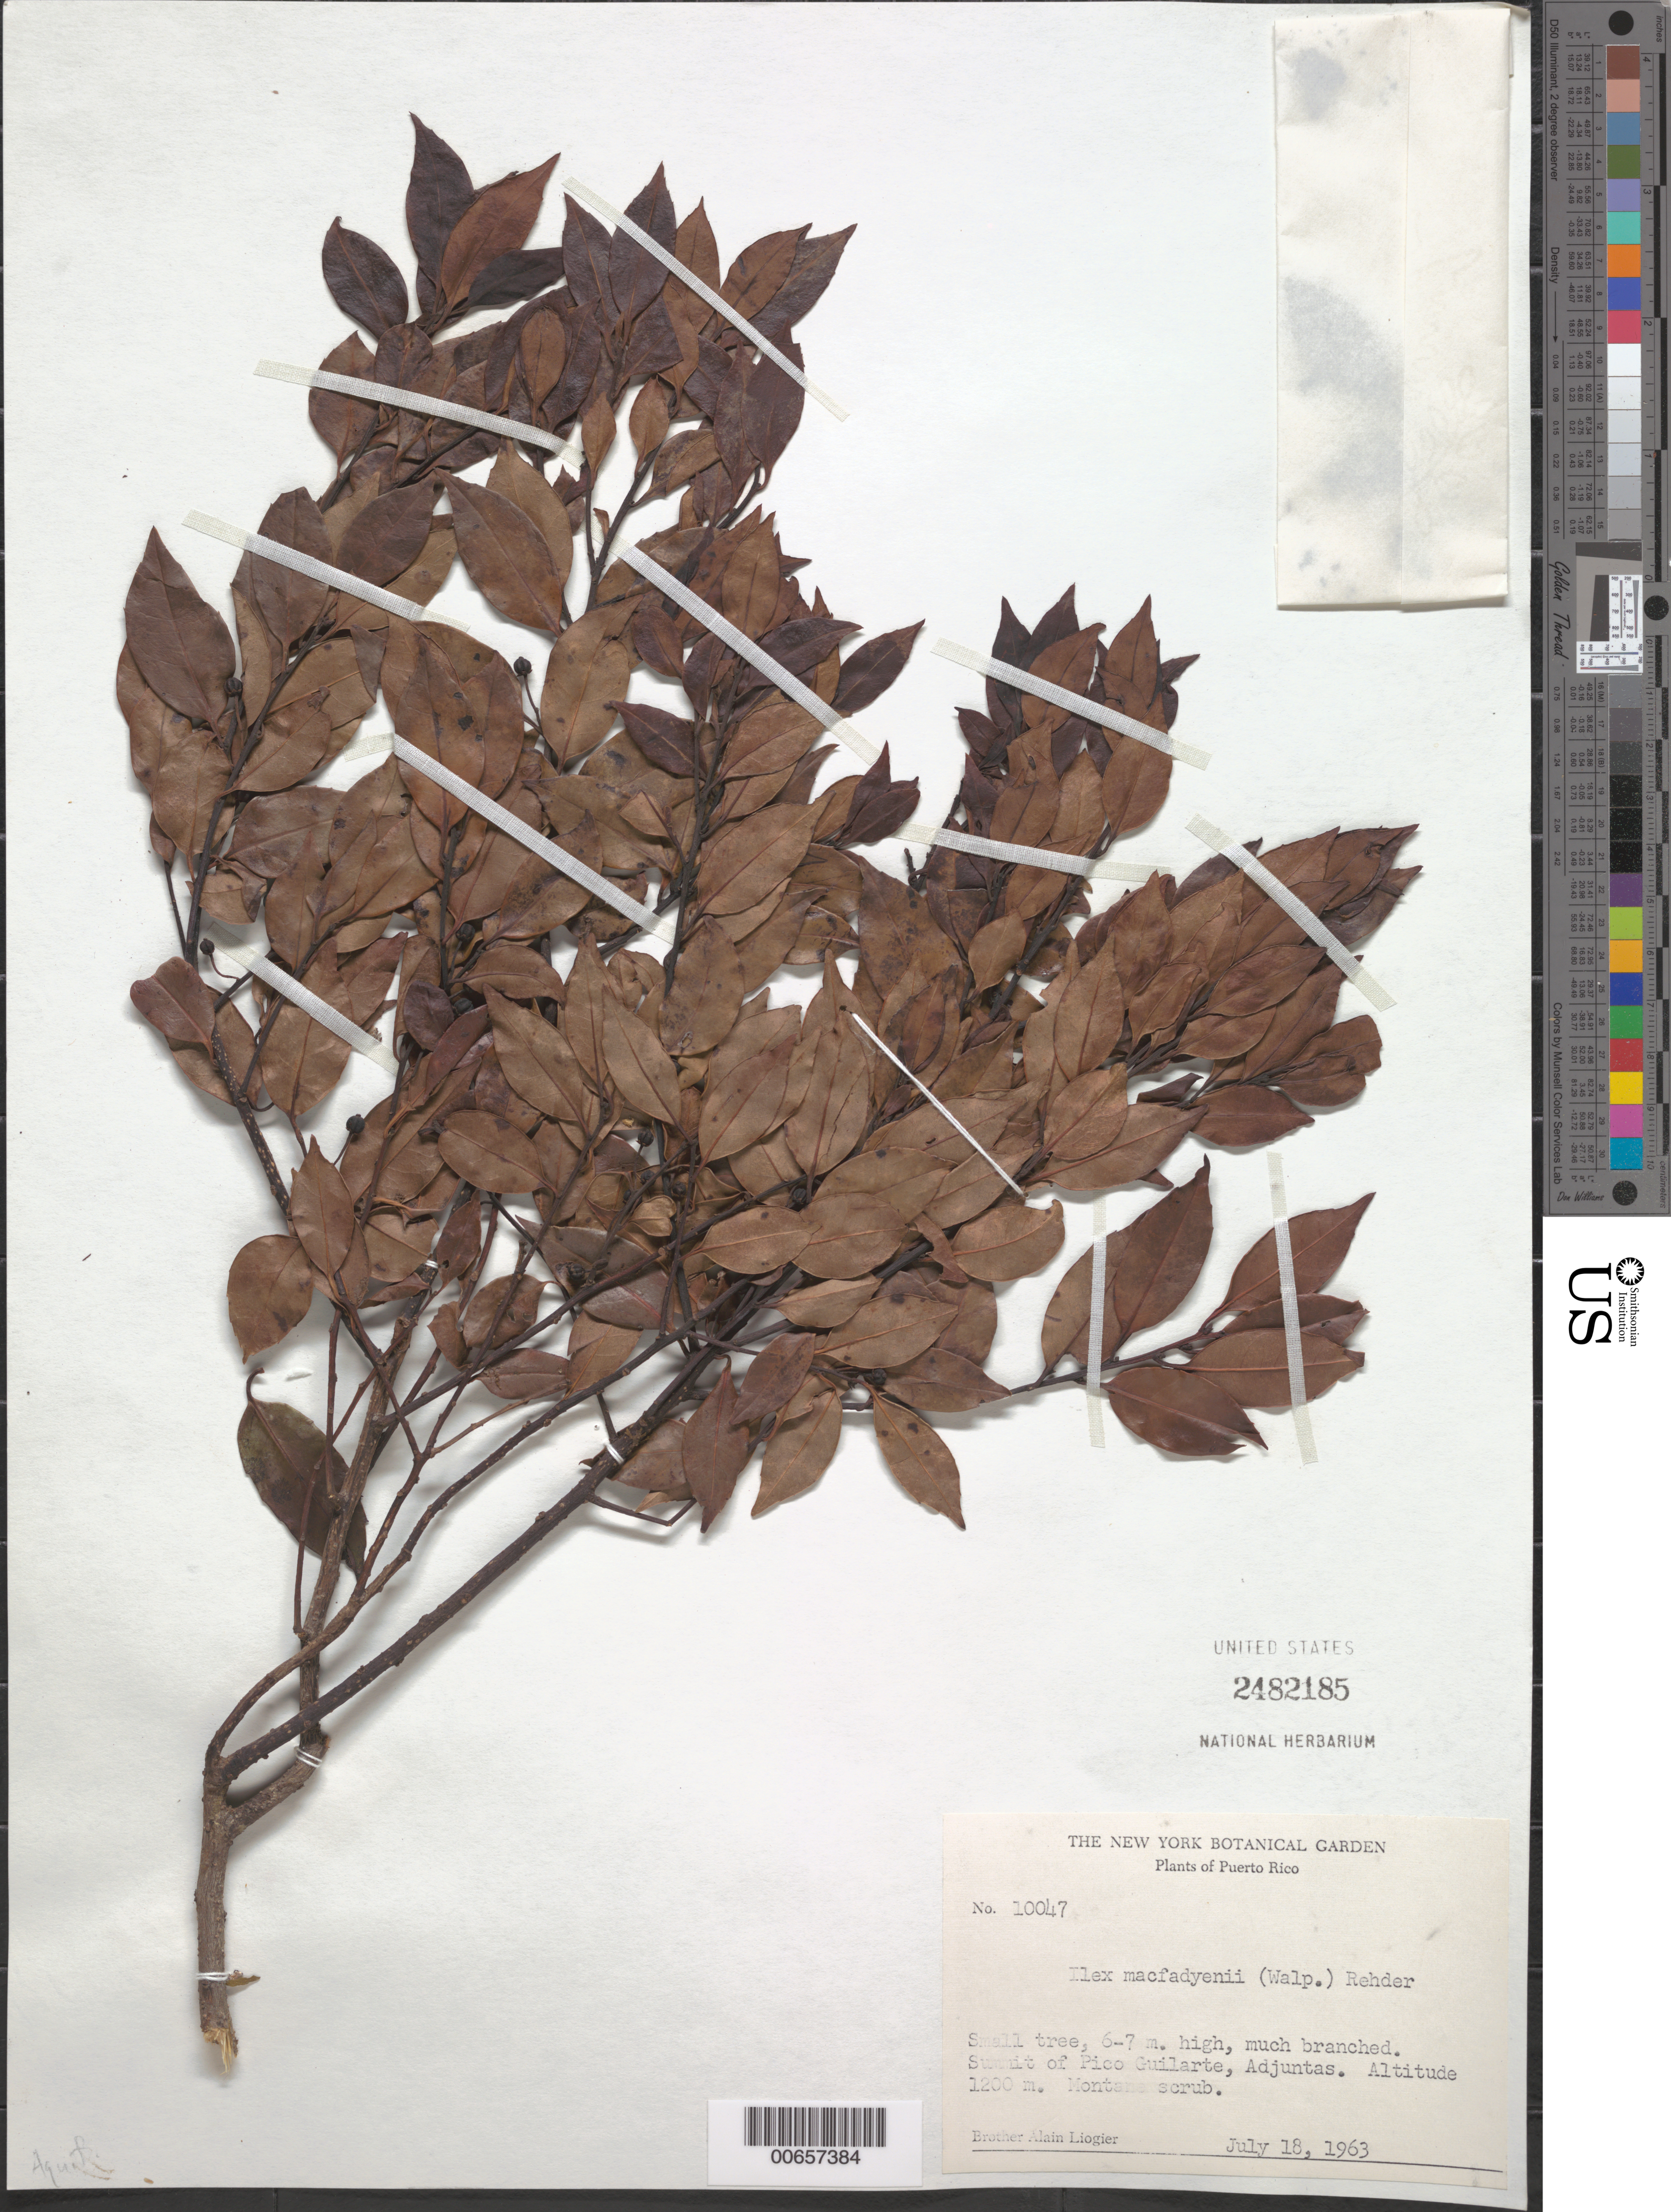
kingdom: Plantae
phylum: Tracheophyta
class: Magnoliopsida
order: Aquifoliales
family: Aquifoliaceae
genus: Ilex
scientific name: Ilex macfadyenii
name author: Rehder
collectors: A. H. Liogier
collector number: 10047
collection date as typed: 18 Jul 1963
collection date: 1963-07-18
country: Puerto Rico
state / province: Adjuntas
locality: Pico Guilarte, Adjuntas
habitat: Summit, montane scrub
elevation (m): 1200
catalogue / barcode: US 2482185